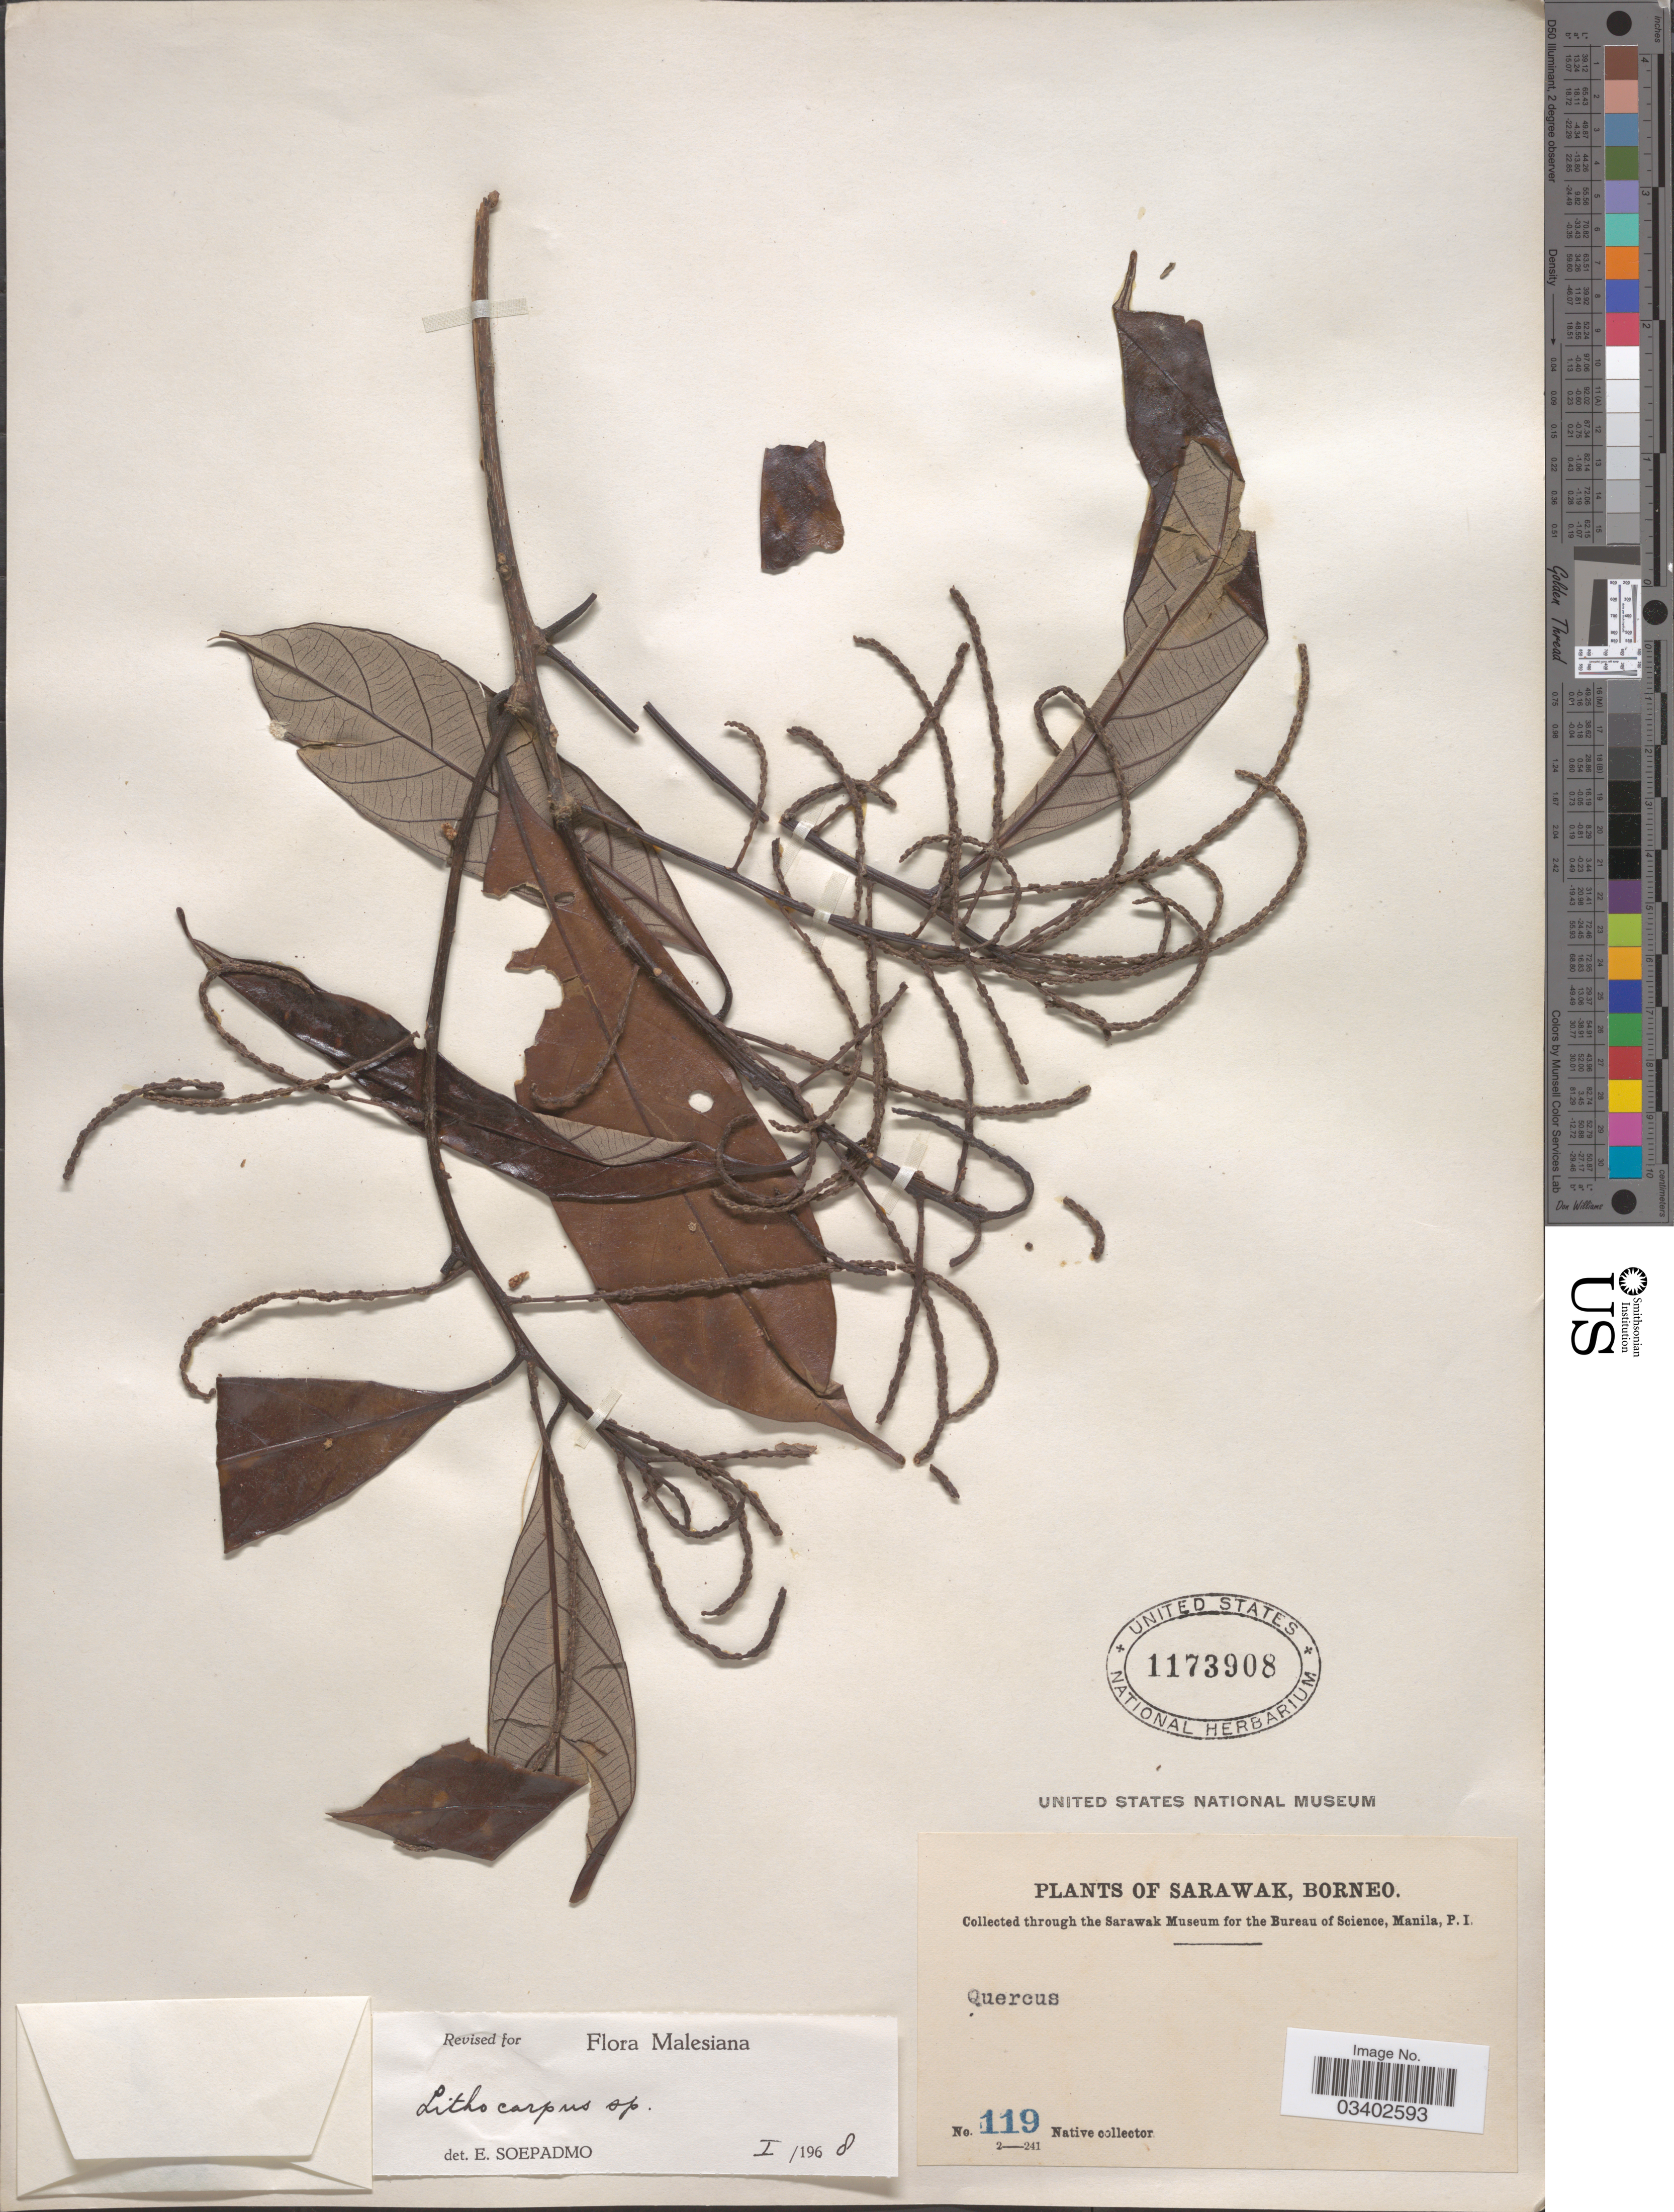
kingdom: Plantae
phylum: Tracheophyta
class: Magnoliopsida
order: Fagales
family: Fagaceae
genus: Lithocarpus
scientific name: Lithocarpus sp.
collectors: Native collector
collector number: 119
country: Malaysia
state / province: Sarawak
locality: Borneo.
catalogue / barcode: US 1173908